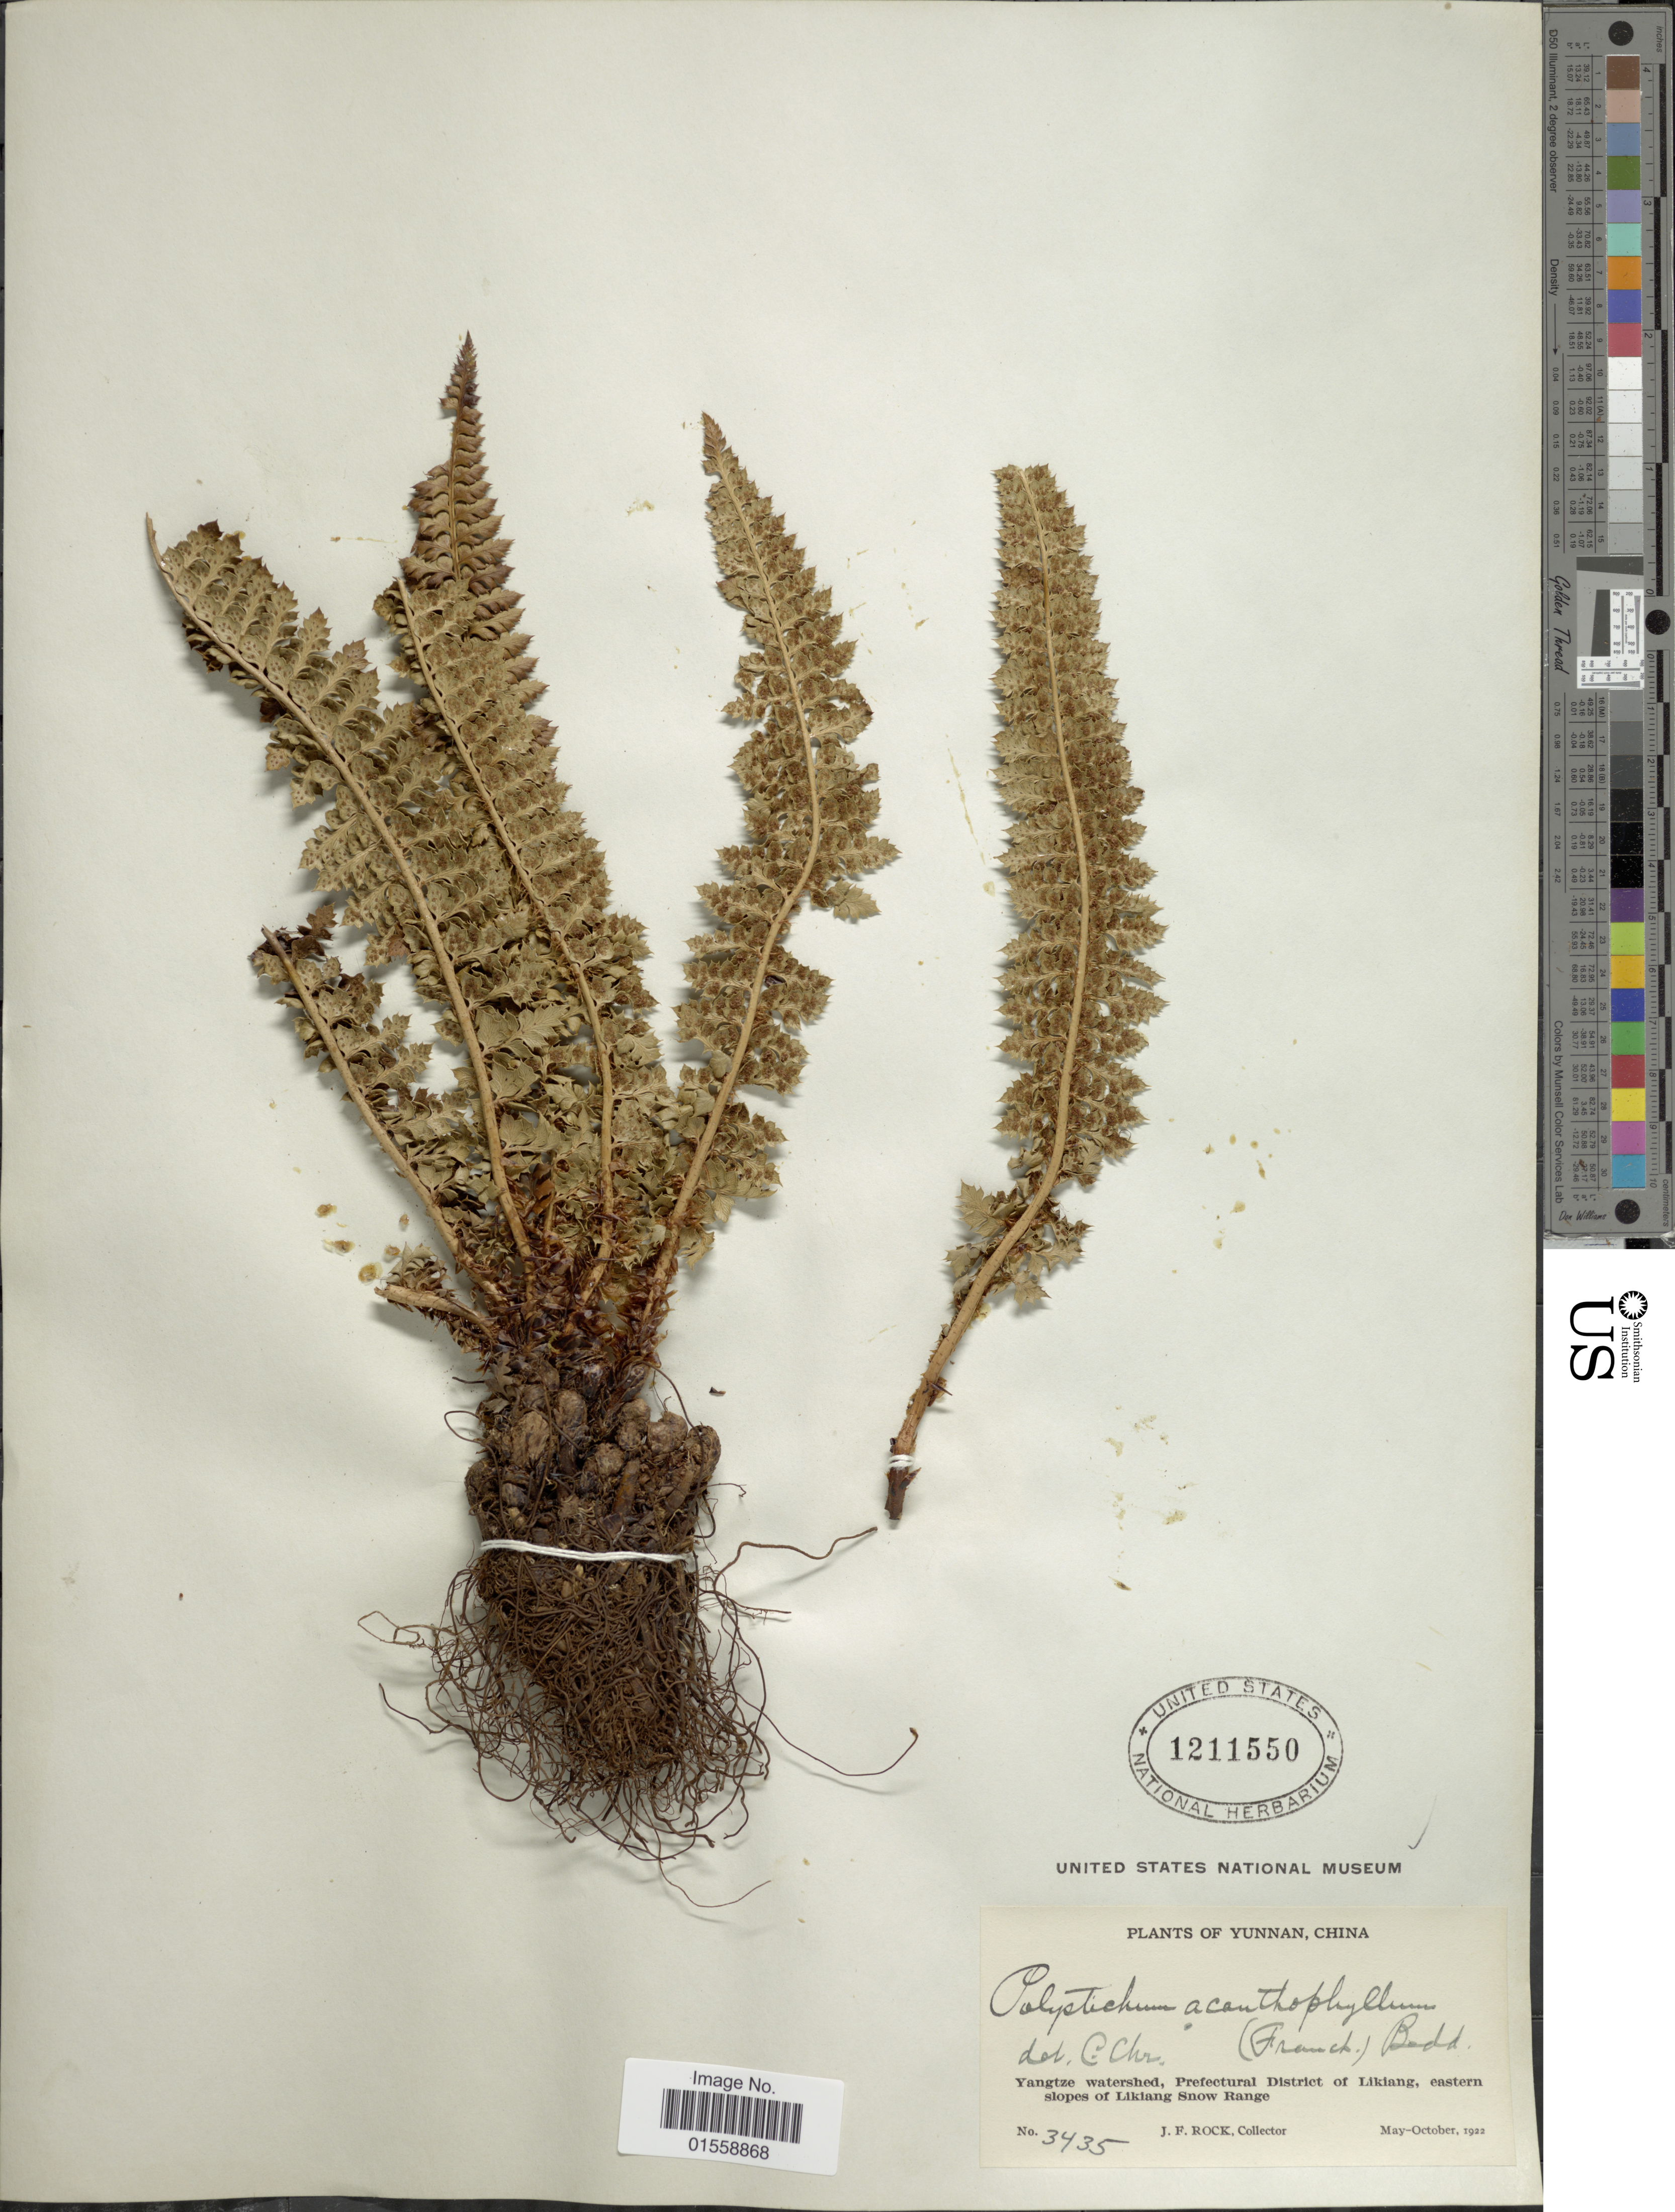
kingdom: Plantae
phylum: Tracheophyta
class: Polypodiopsida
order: Polypodiales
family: Dryopteridaceae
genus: Polystichum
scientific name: Polystichum acanthophyllum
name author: (Franch.) Christ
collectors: J. Rock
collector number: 3435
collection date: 1922-05/1922-10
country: China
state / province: Yunnan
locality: Yunnan, China, Yangtze watershed, Prefectural District of Likiang, eastern slopes of Likiang Snow Range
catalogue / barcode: US 1211550